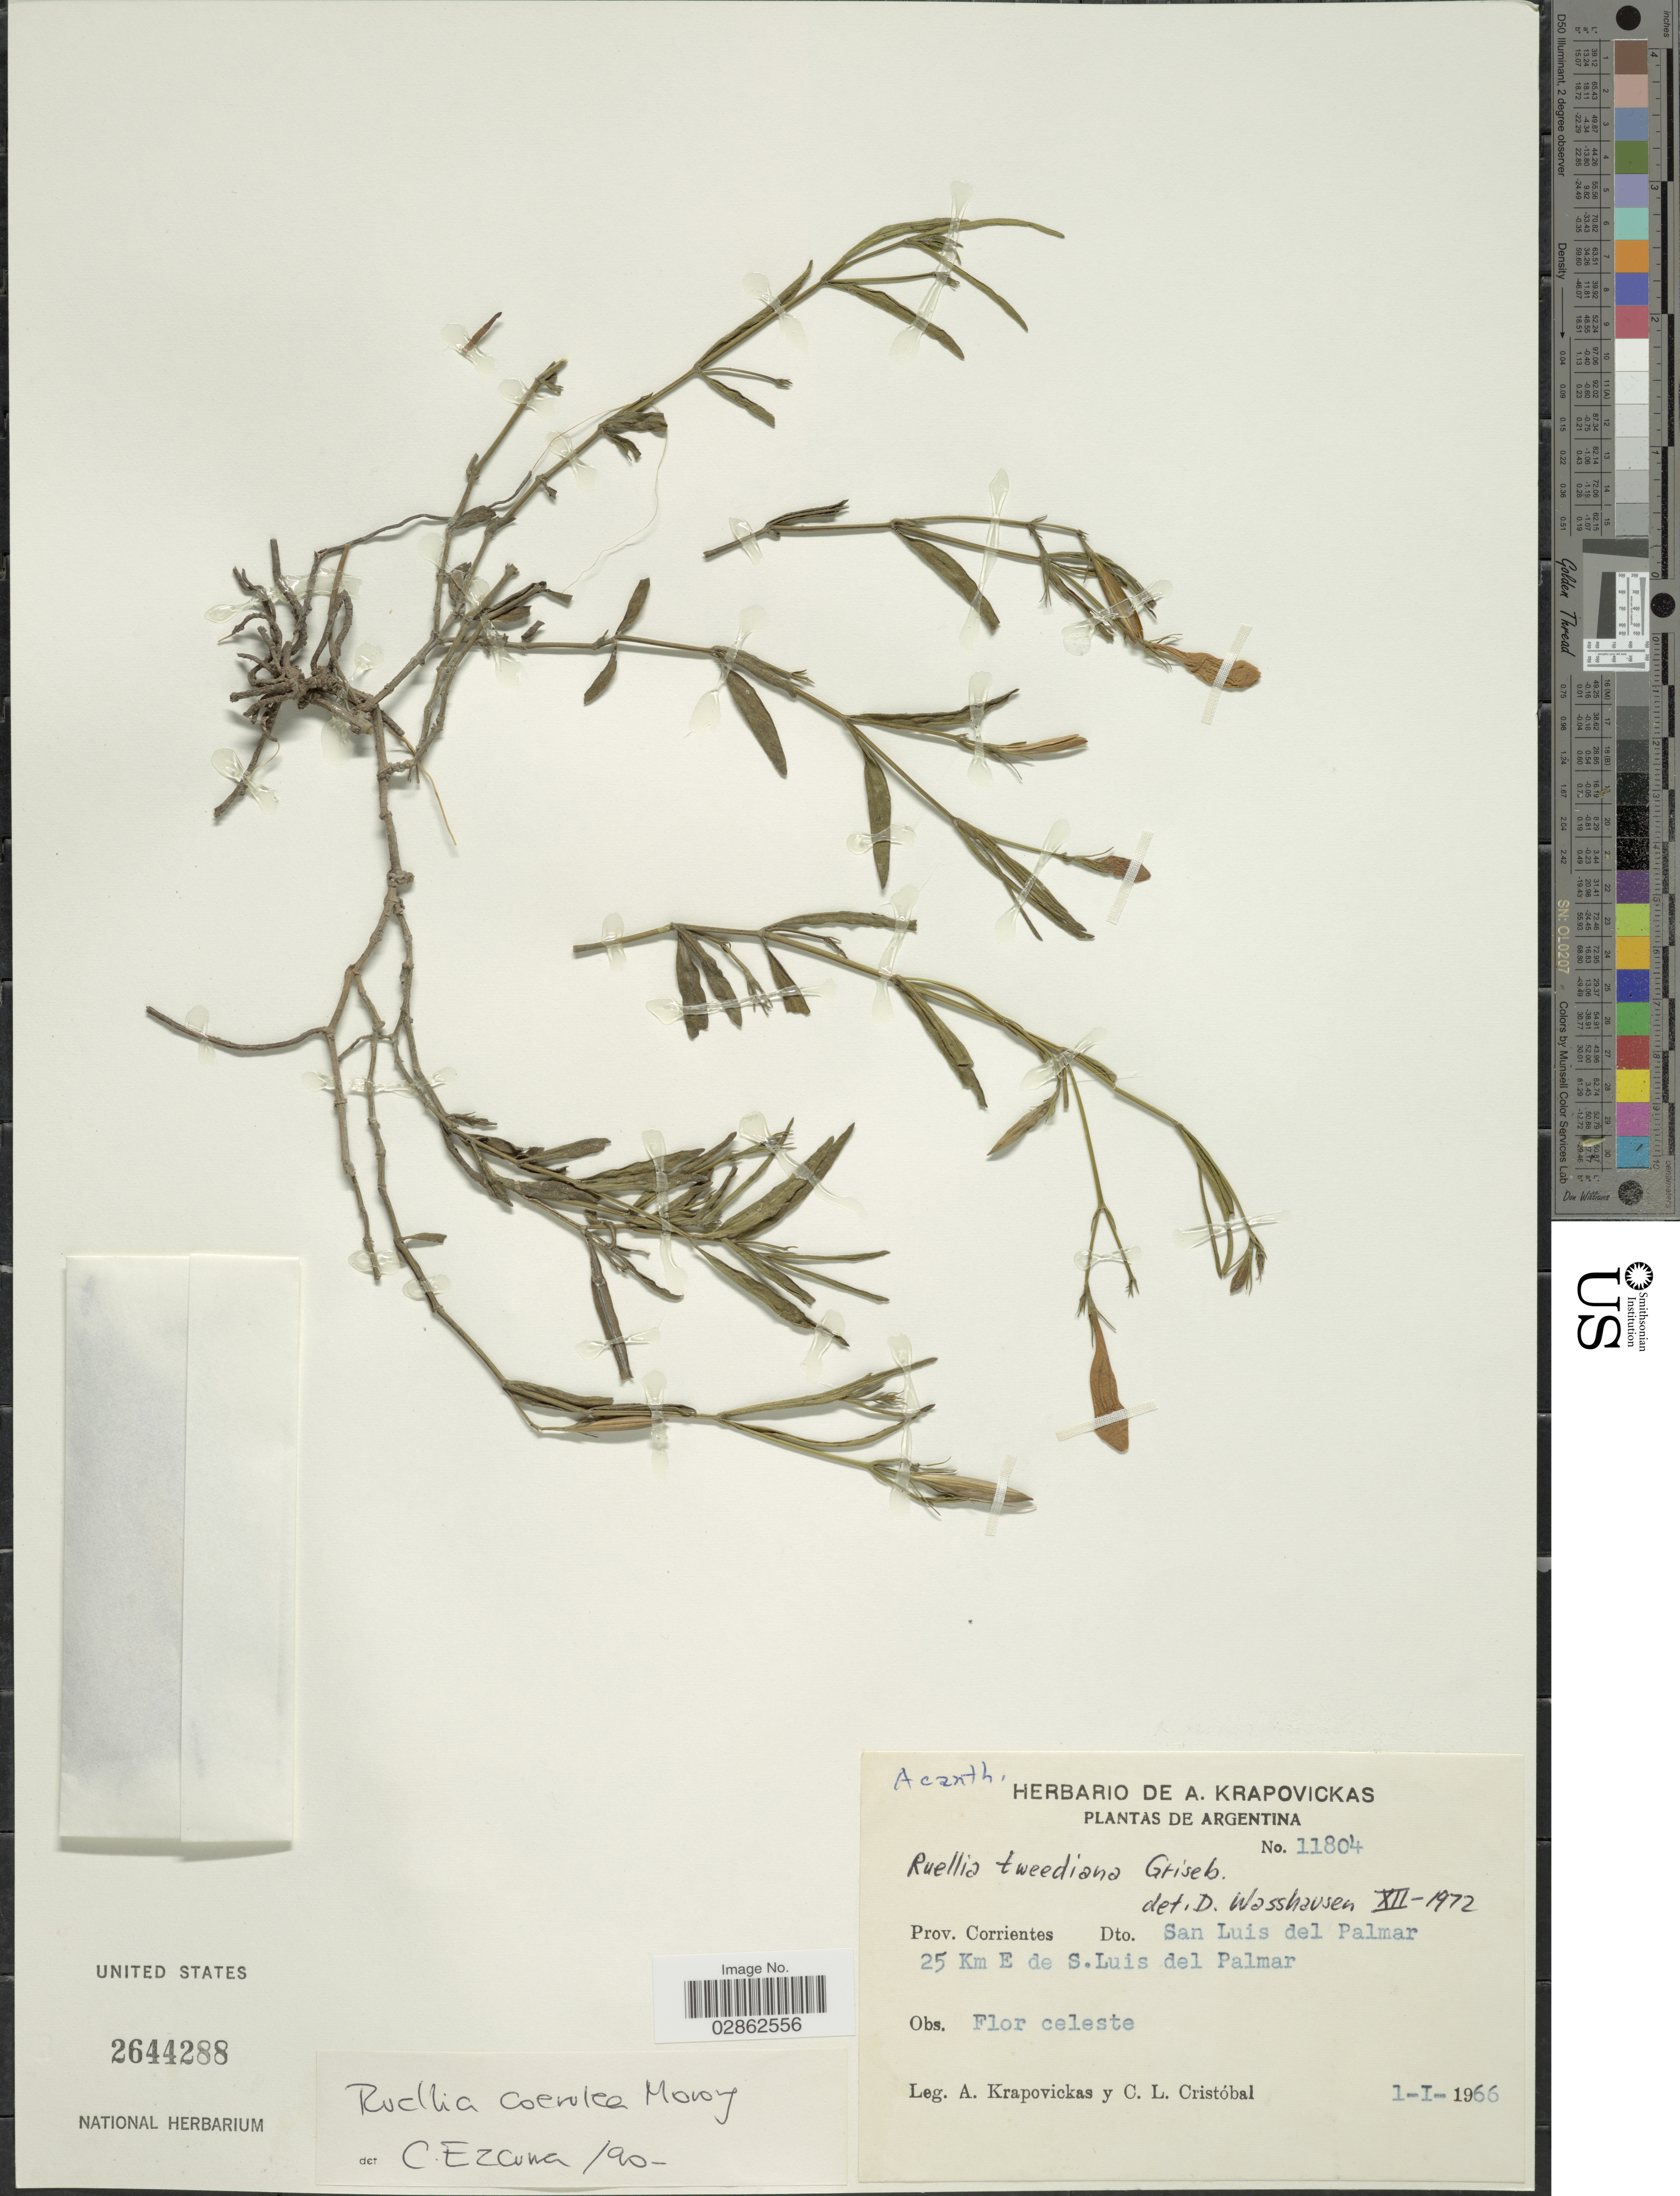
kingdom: Plantae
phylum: Tracheophyta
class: Magnoliopsida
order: Lamiales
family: Acanthaceae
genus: Ruellia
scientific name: Ruellia coerulea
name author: Morong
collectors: A. Krapovickas & C. L. Cristóbal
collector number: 11804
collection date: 1966-01-01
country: Argentina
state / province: Corrientes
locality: Dto. san Luis del Palmar. 25 km E de S. Luis del Palmar.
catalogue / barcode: US 2644288